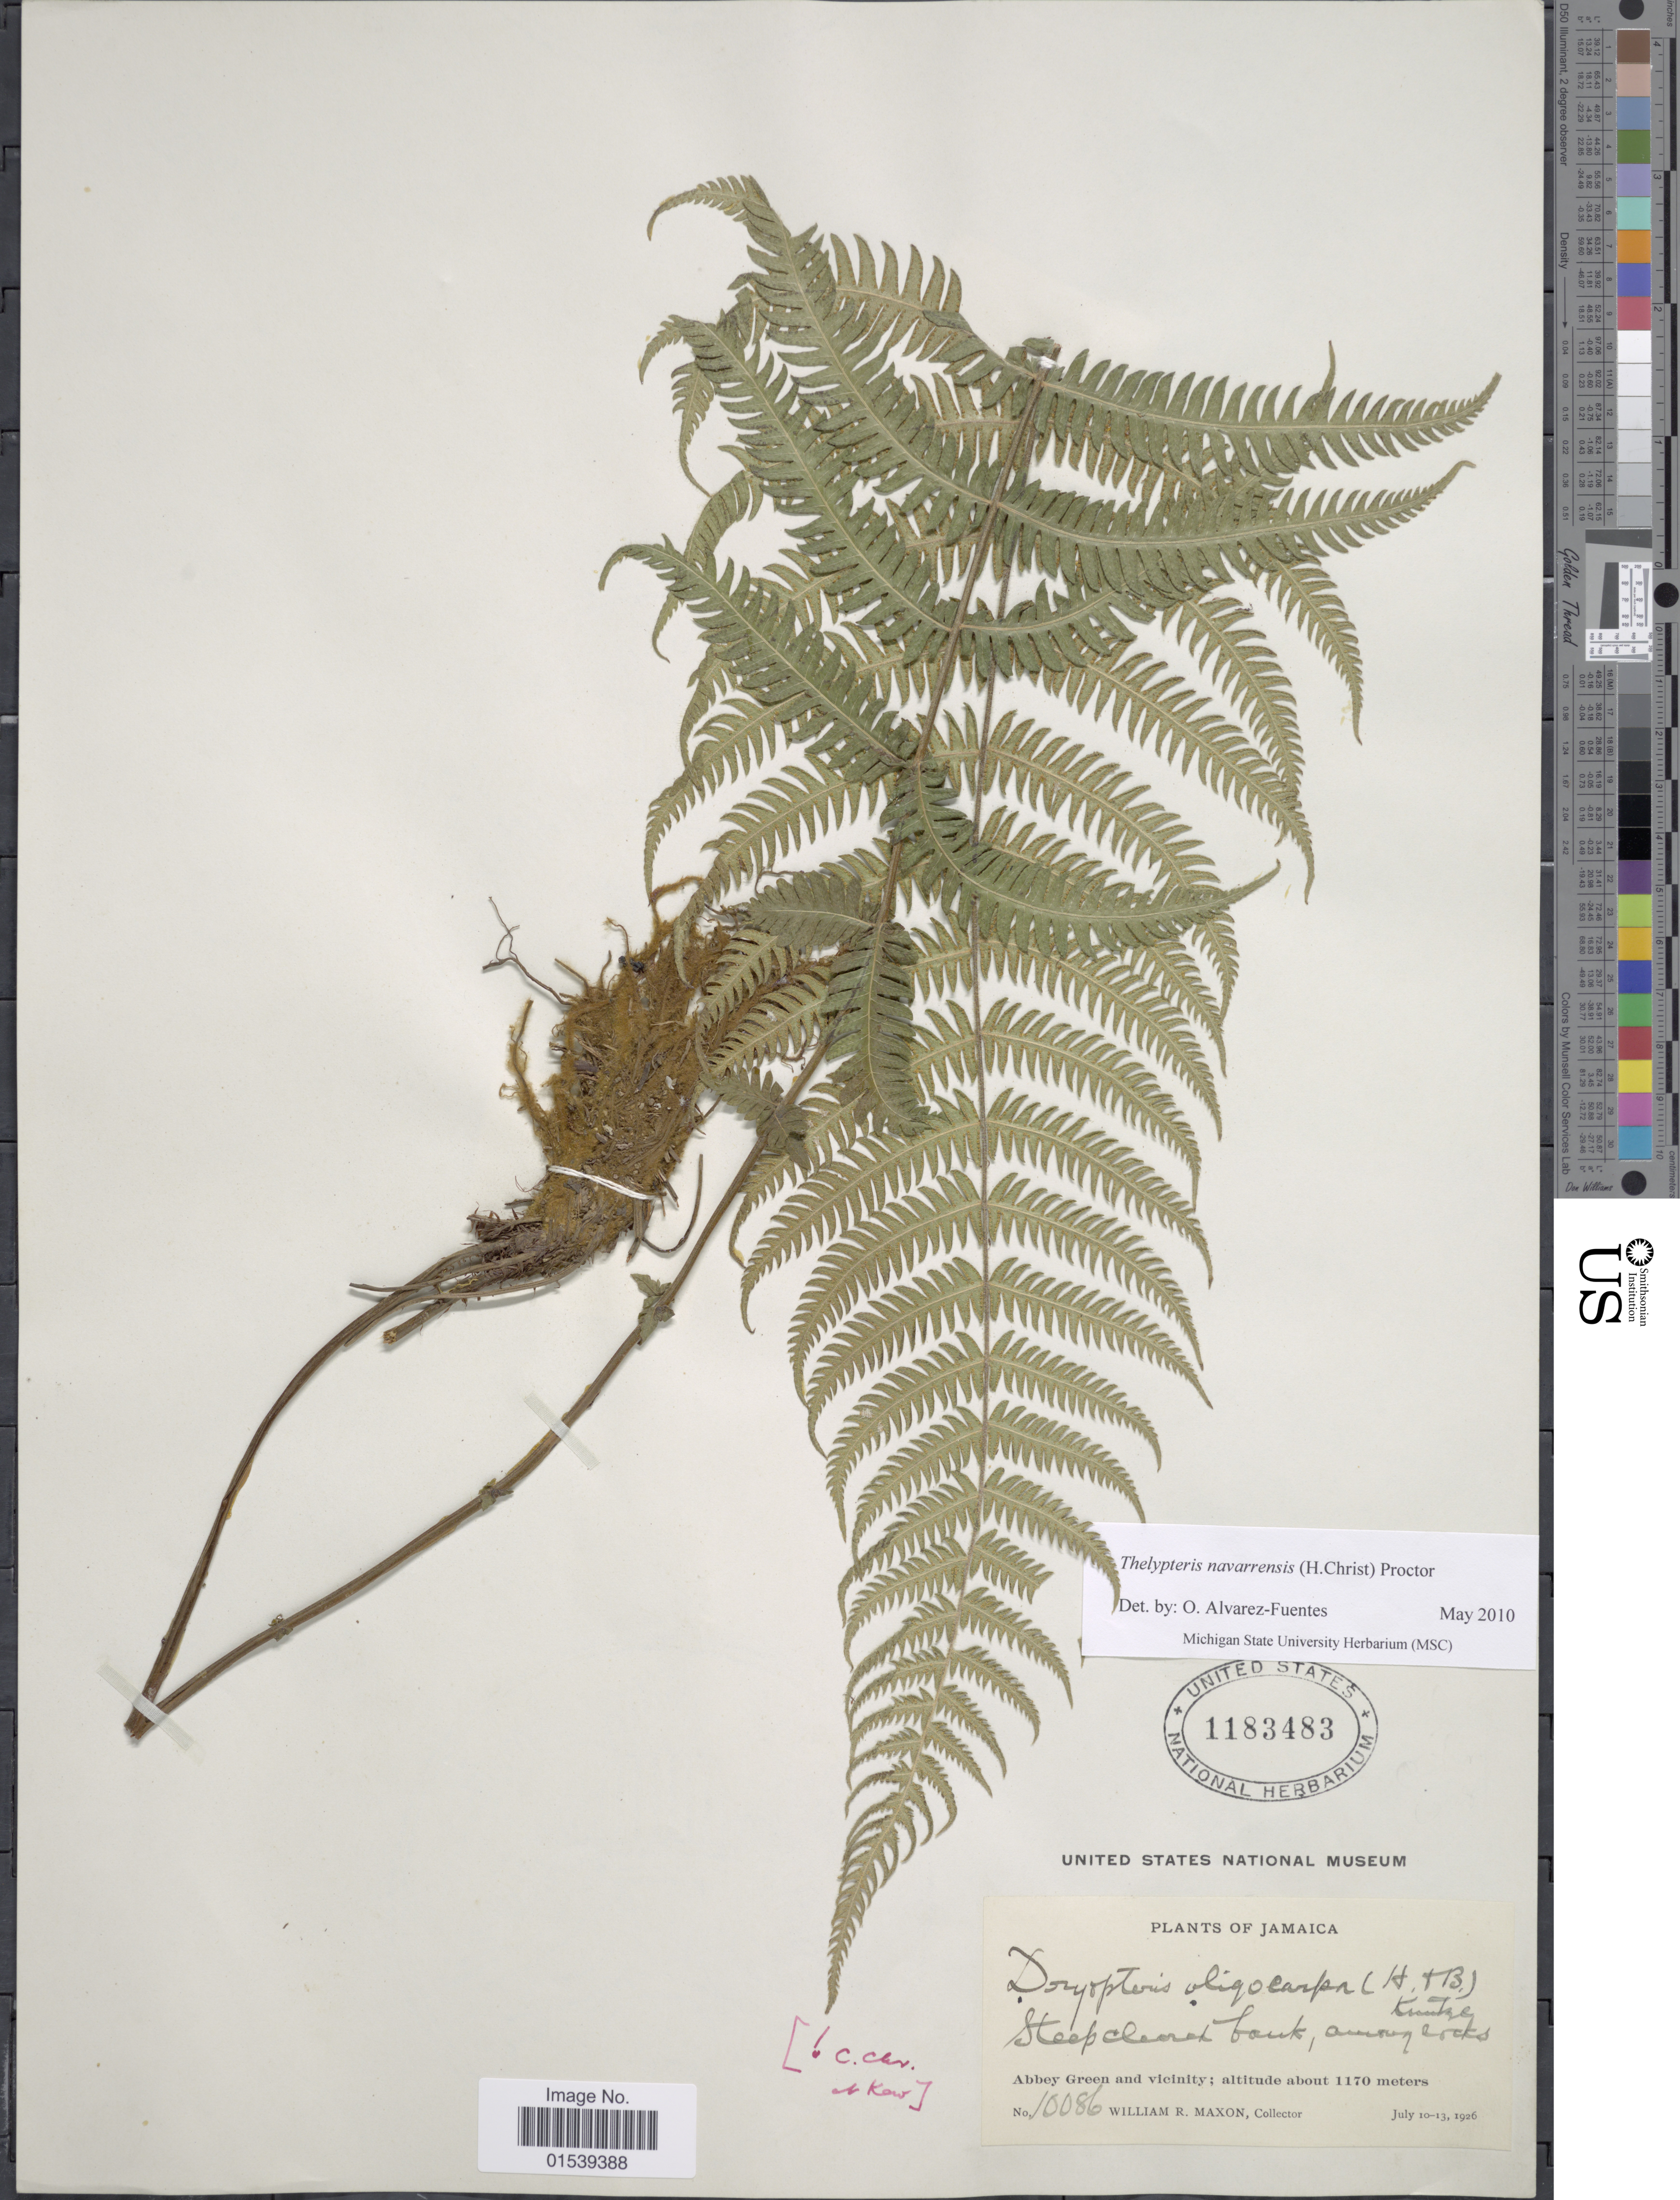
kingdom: Plantae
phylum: Tracheophyta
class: Polypodiopsida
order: Polypodiales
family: Thelypteridaceae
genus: Amauropelta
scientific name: Amauropelta navarrensis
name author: (C. Chr.) Pic. Serm.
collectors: W. R. Maxon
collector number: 10086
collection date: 1926-07-10/1926-07-13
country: Jamaica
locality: Abbey Green and vicinity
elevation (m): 1170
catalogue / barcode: US 1183483